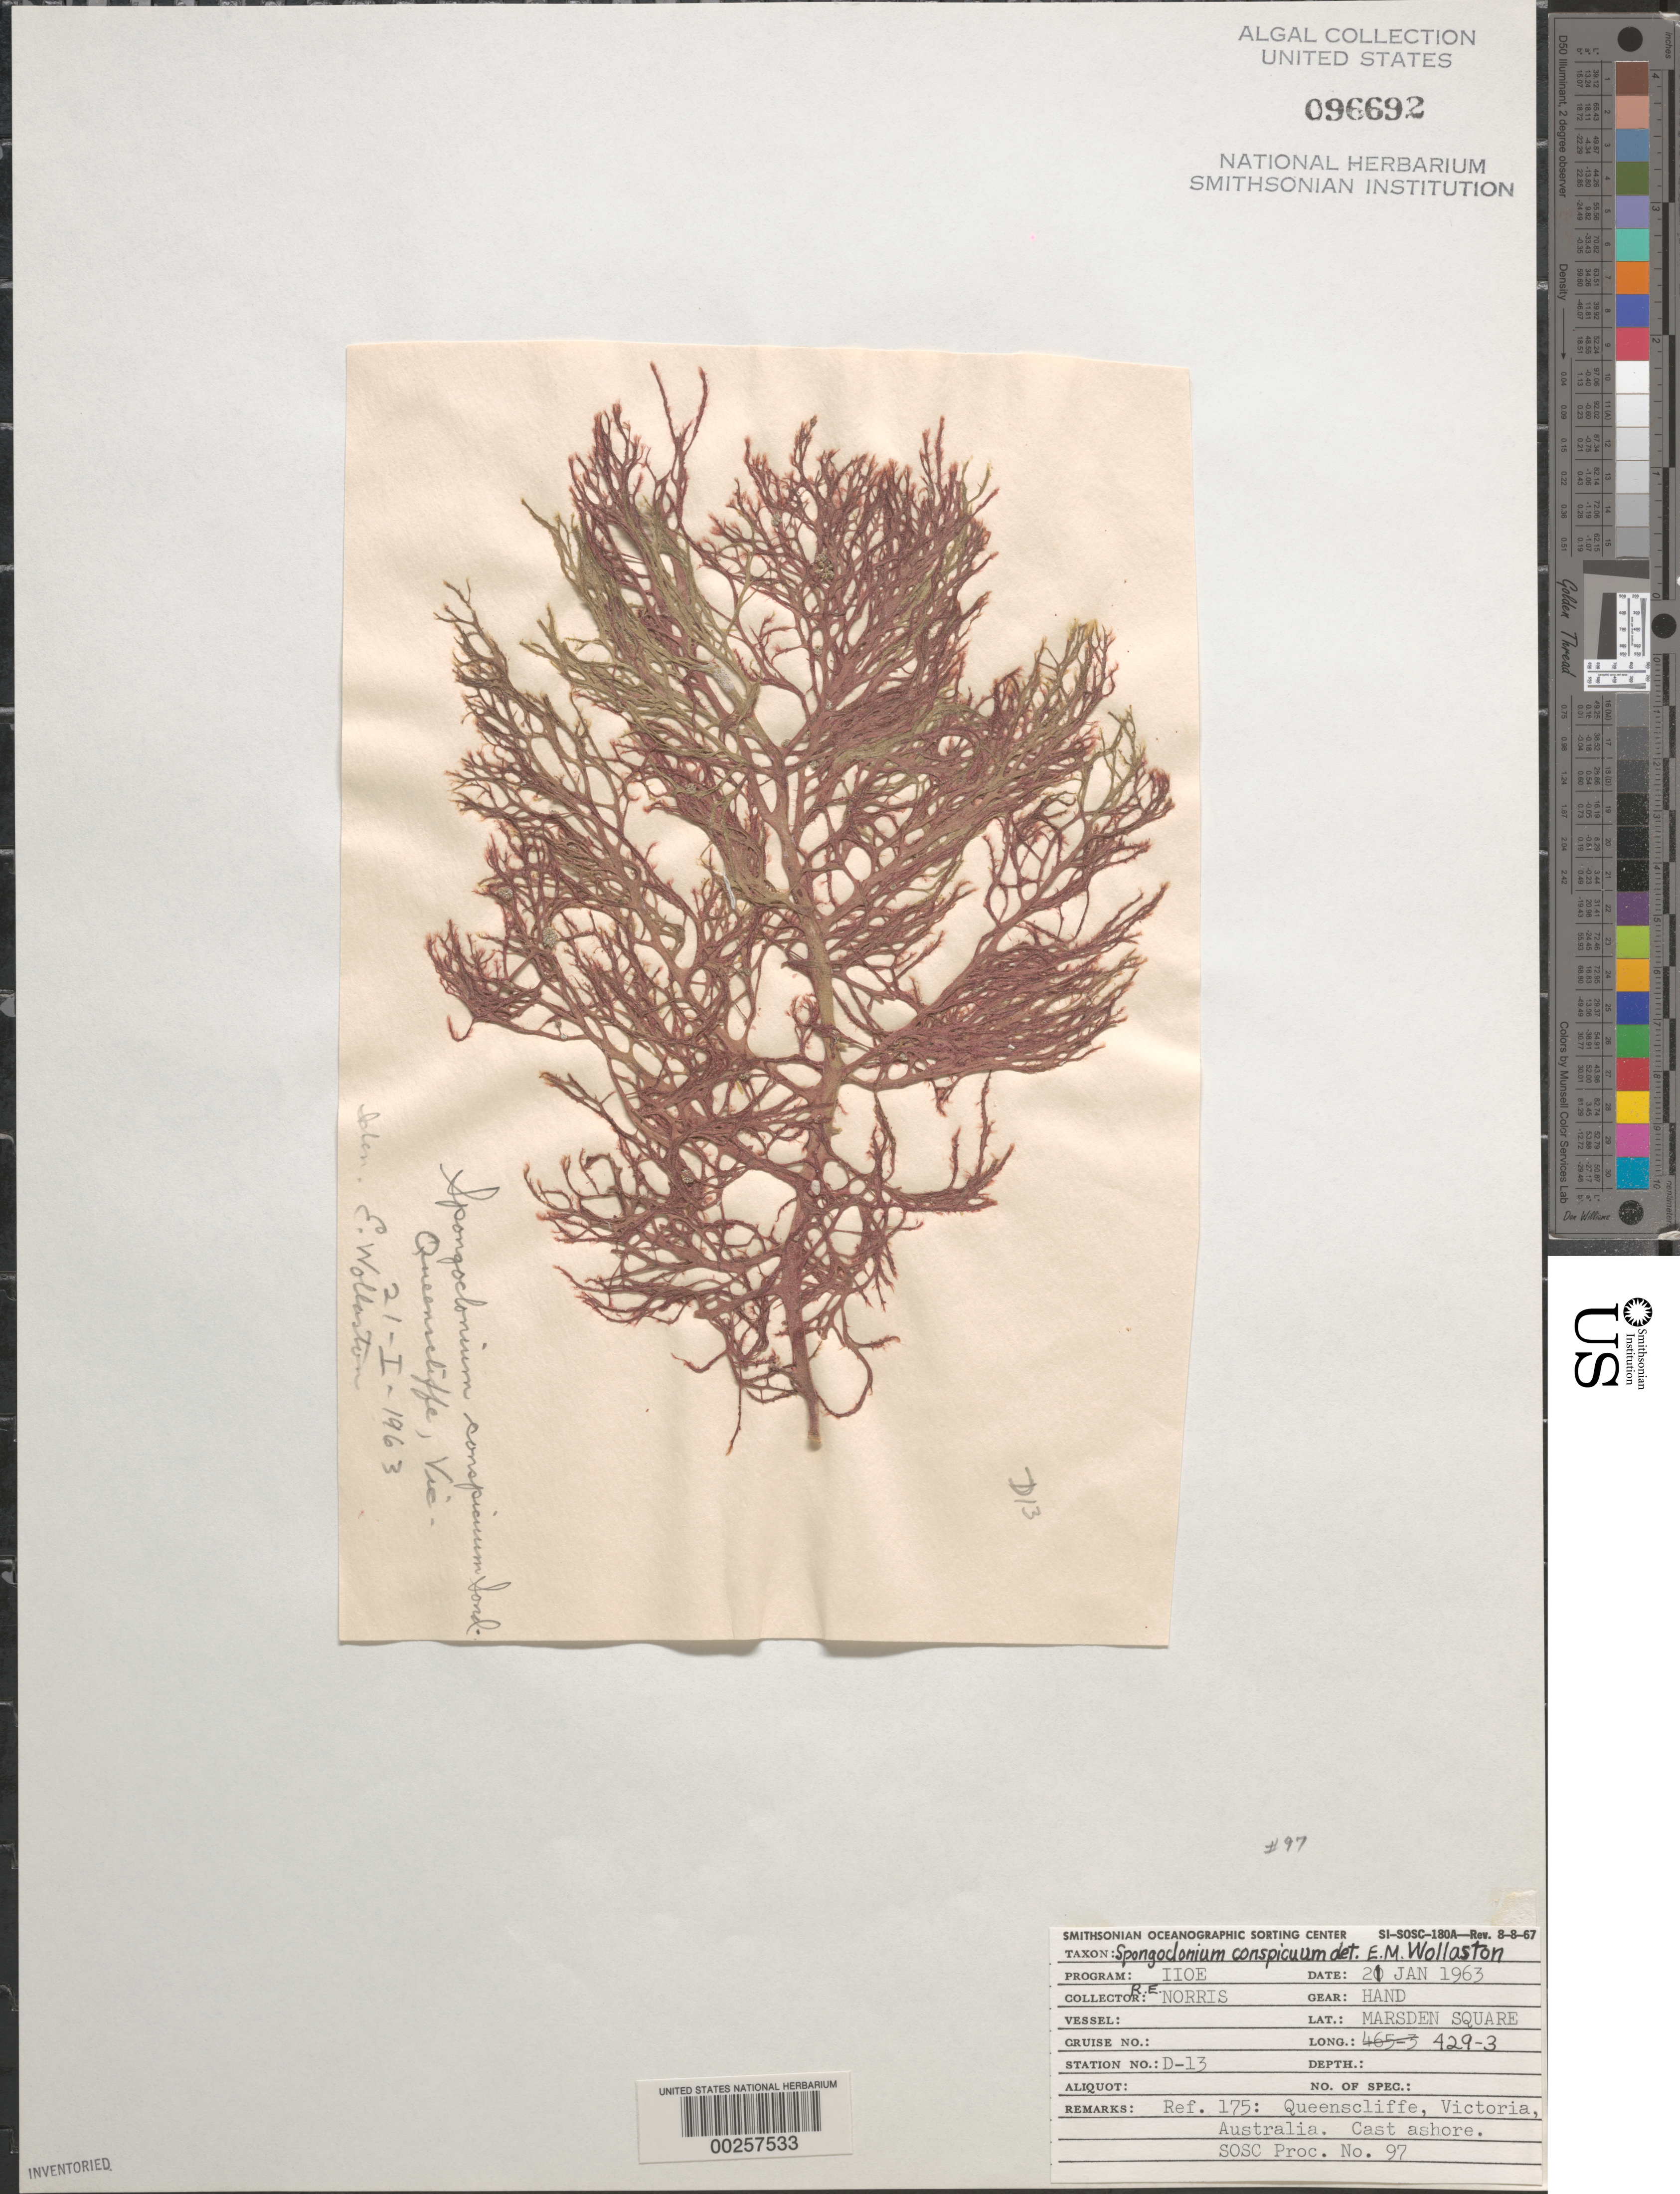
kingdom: Plantae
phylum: Rhodophyta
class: Florideophyceae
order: Ceramiales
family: Wrangeliaceae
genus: Spongoclonium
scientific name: Spongoclonium conspicuum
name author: O.G. Sond.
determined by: Wollaston, E. M.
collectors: R. E. Norris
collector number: Station D-13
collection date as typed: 21 Jan 1963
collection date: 1963-01-21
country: Australia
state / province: Victoria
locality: Queenscliffe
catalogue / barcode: US 96692